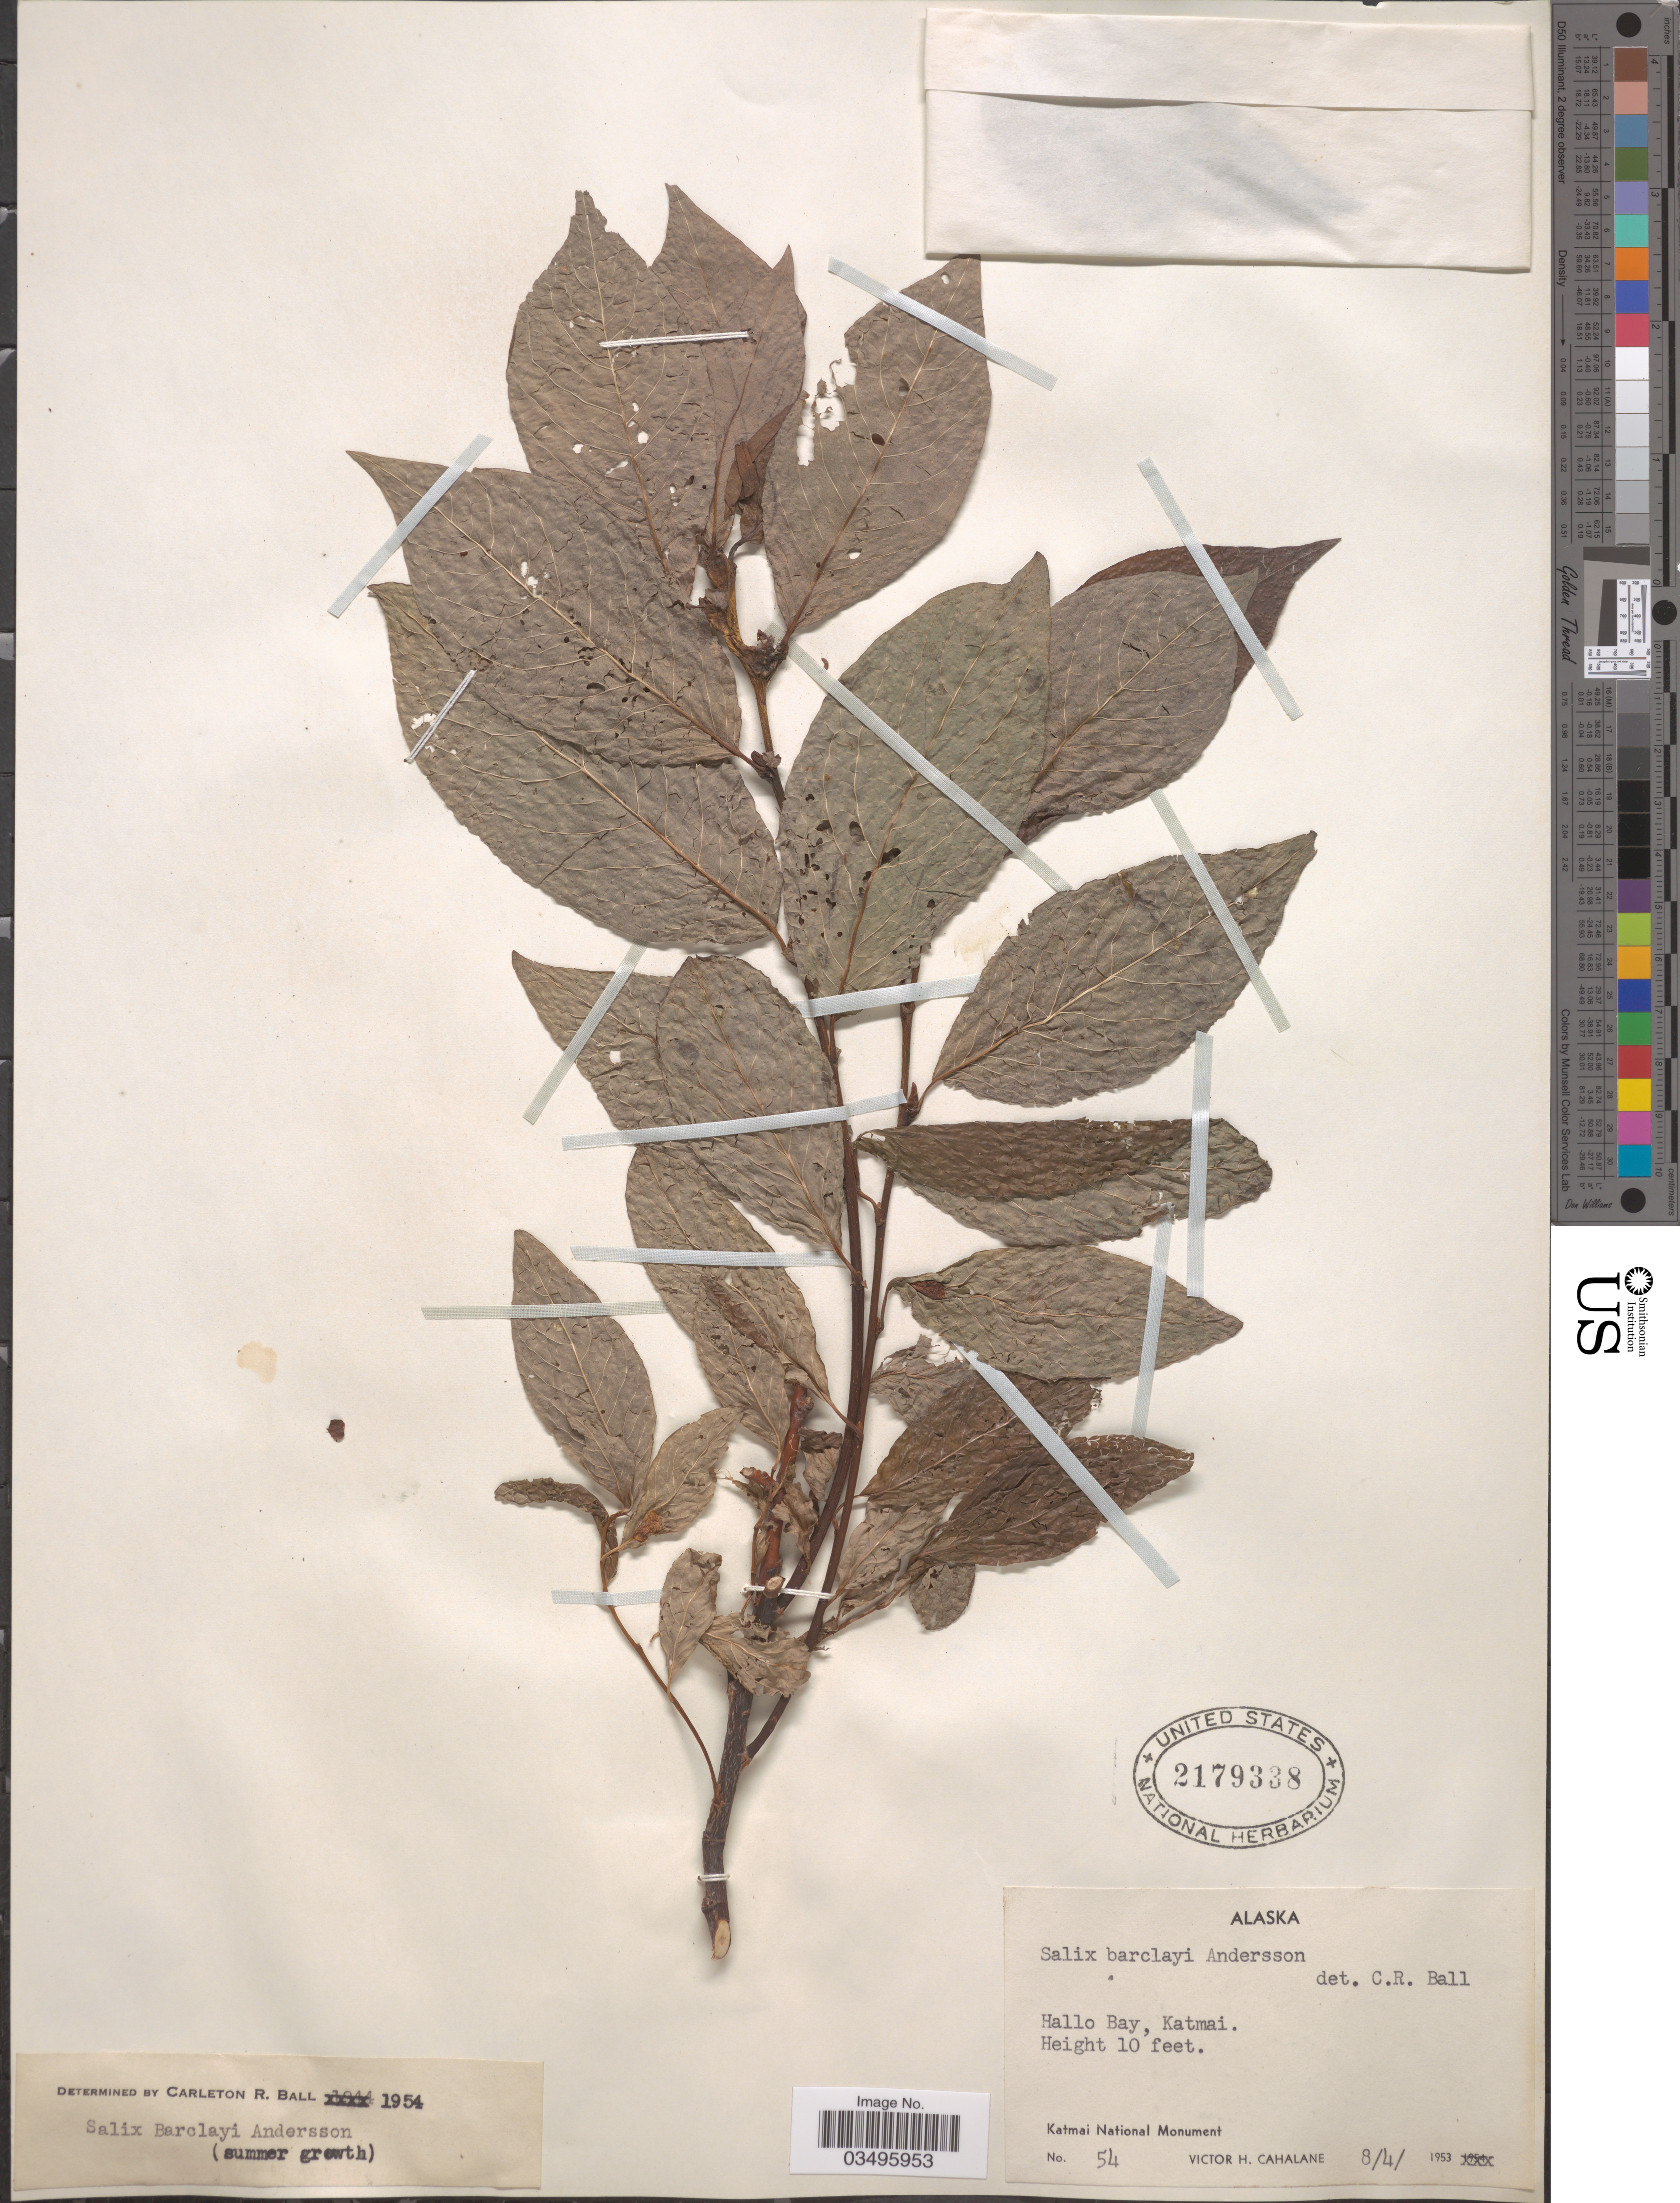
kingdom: Plantae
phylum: Tracheophyta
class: Magnoliopsida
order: Malpighiales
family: Salicaceae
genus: Salix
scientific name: Salix barclayi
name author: Andersson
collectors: V. Cahalane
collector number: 54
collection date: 1953-08-04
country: United States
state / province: Alaska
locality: Hallo Bay, Katmai. Katmai National Monument.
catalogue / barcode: US 2179338